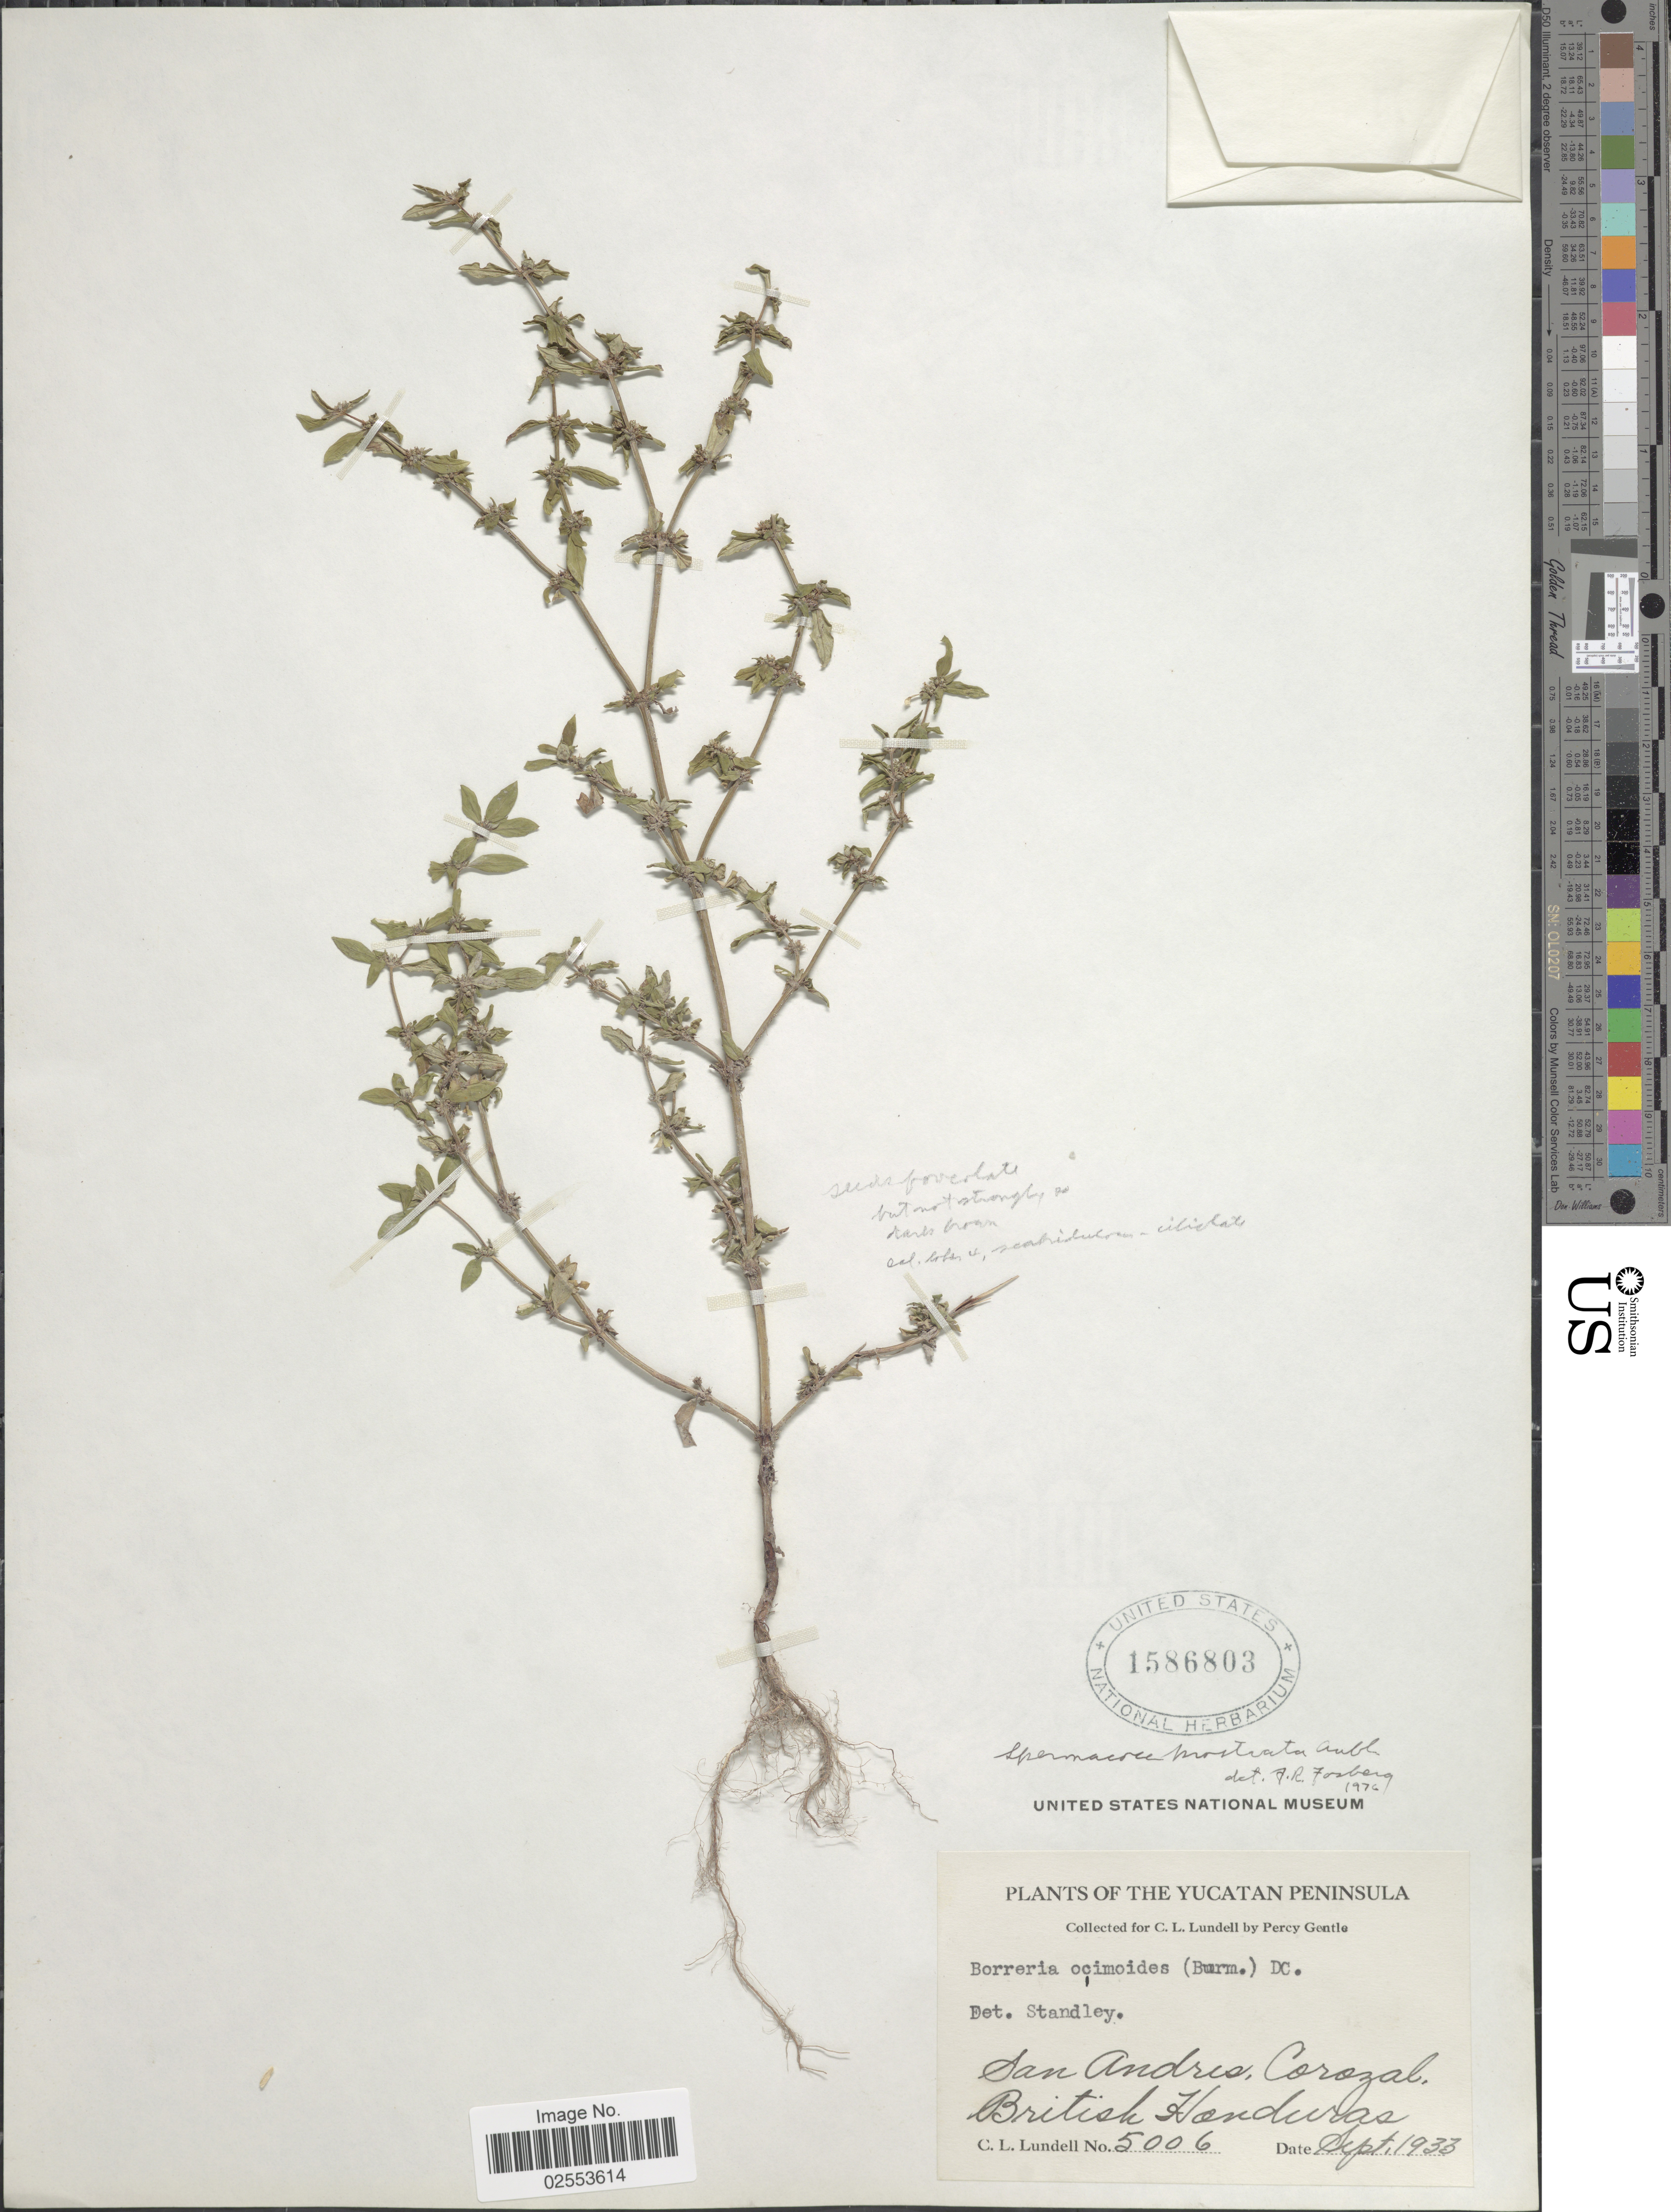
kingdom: Plantae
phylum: Tracheophyta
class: Magnoliopsida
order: Gentianales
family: Rubiaceae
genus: Spermacoce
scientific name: Spermacoce prostrata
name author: Aubl.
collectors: C. L. Lundell & P. H. Gentle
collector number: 5006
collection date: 1933-09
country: Belize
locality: San Andre, Corozal, British Honduras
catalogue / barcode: US 1586803